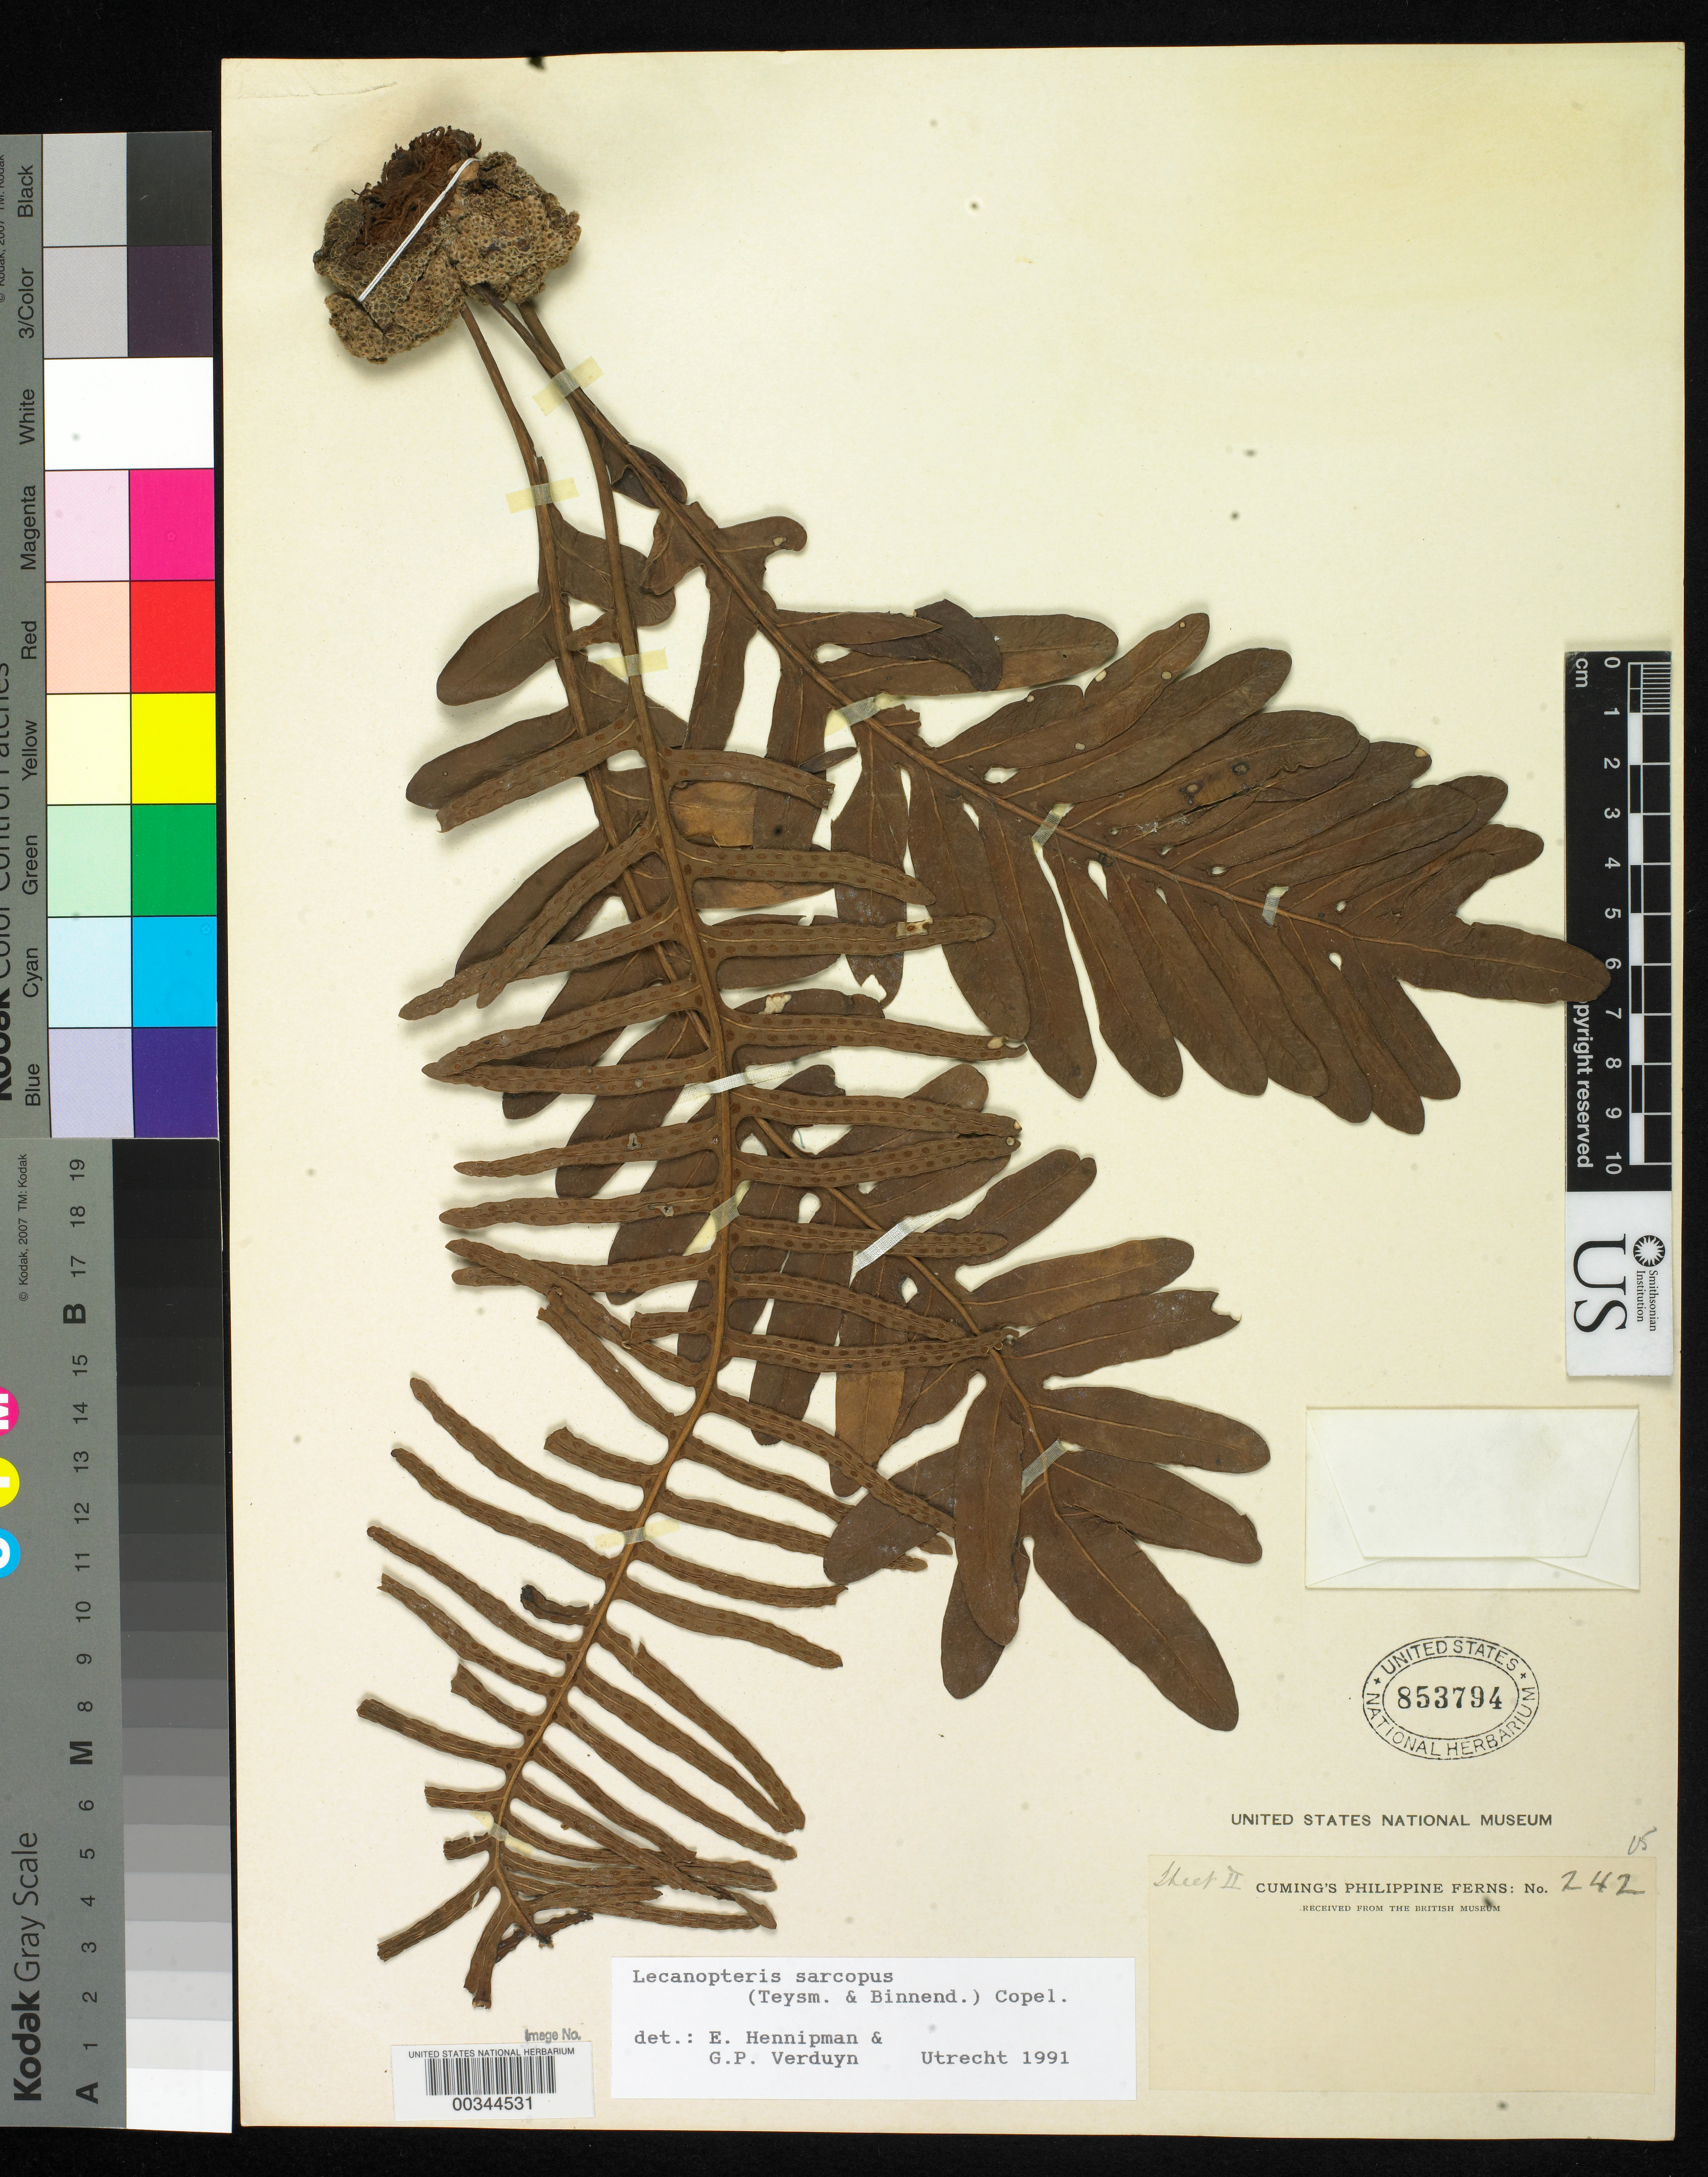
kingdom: Plantae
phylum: Tracheophyta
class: Polypodiopsida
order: Polypodiales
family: Polypodiaceae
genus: Polypodium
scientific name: Polypodium lomarioides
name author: Kunze ex Mett.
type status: Isotype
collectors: H. Cuming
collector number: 242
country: Philippines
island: Luzon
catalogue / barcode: US 853794